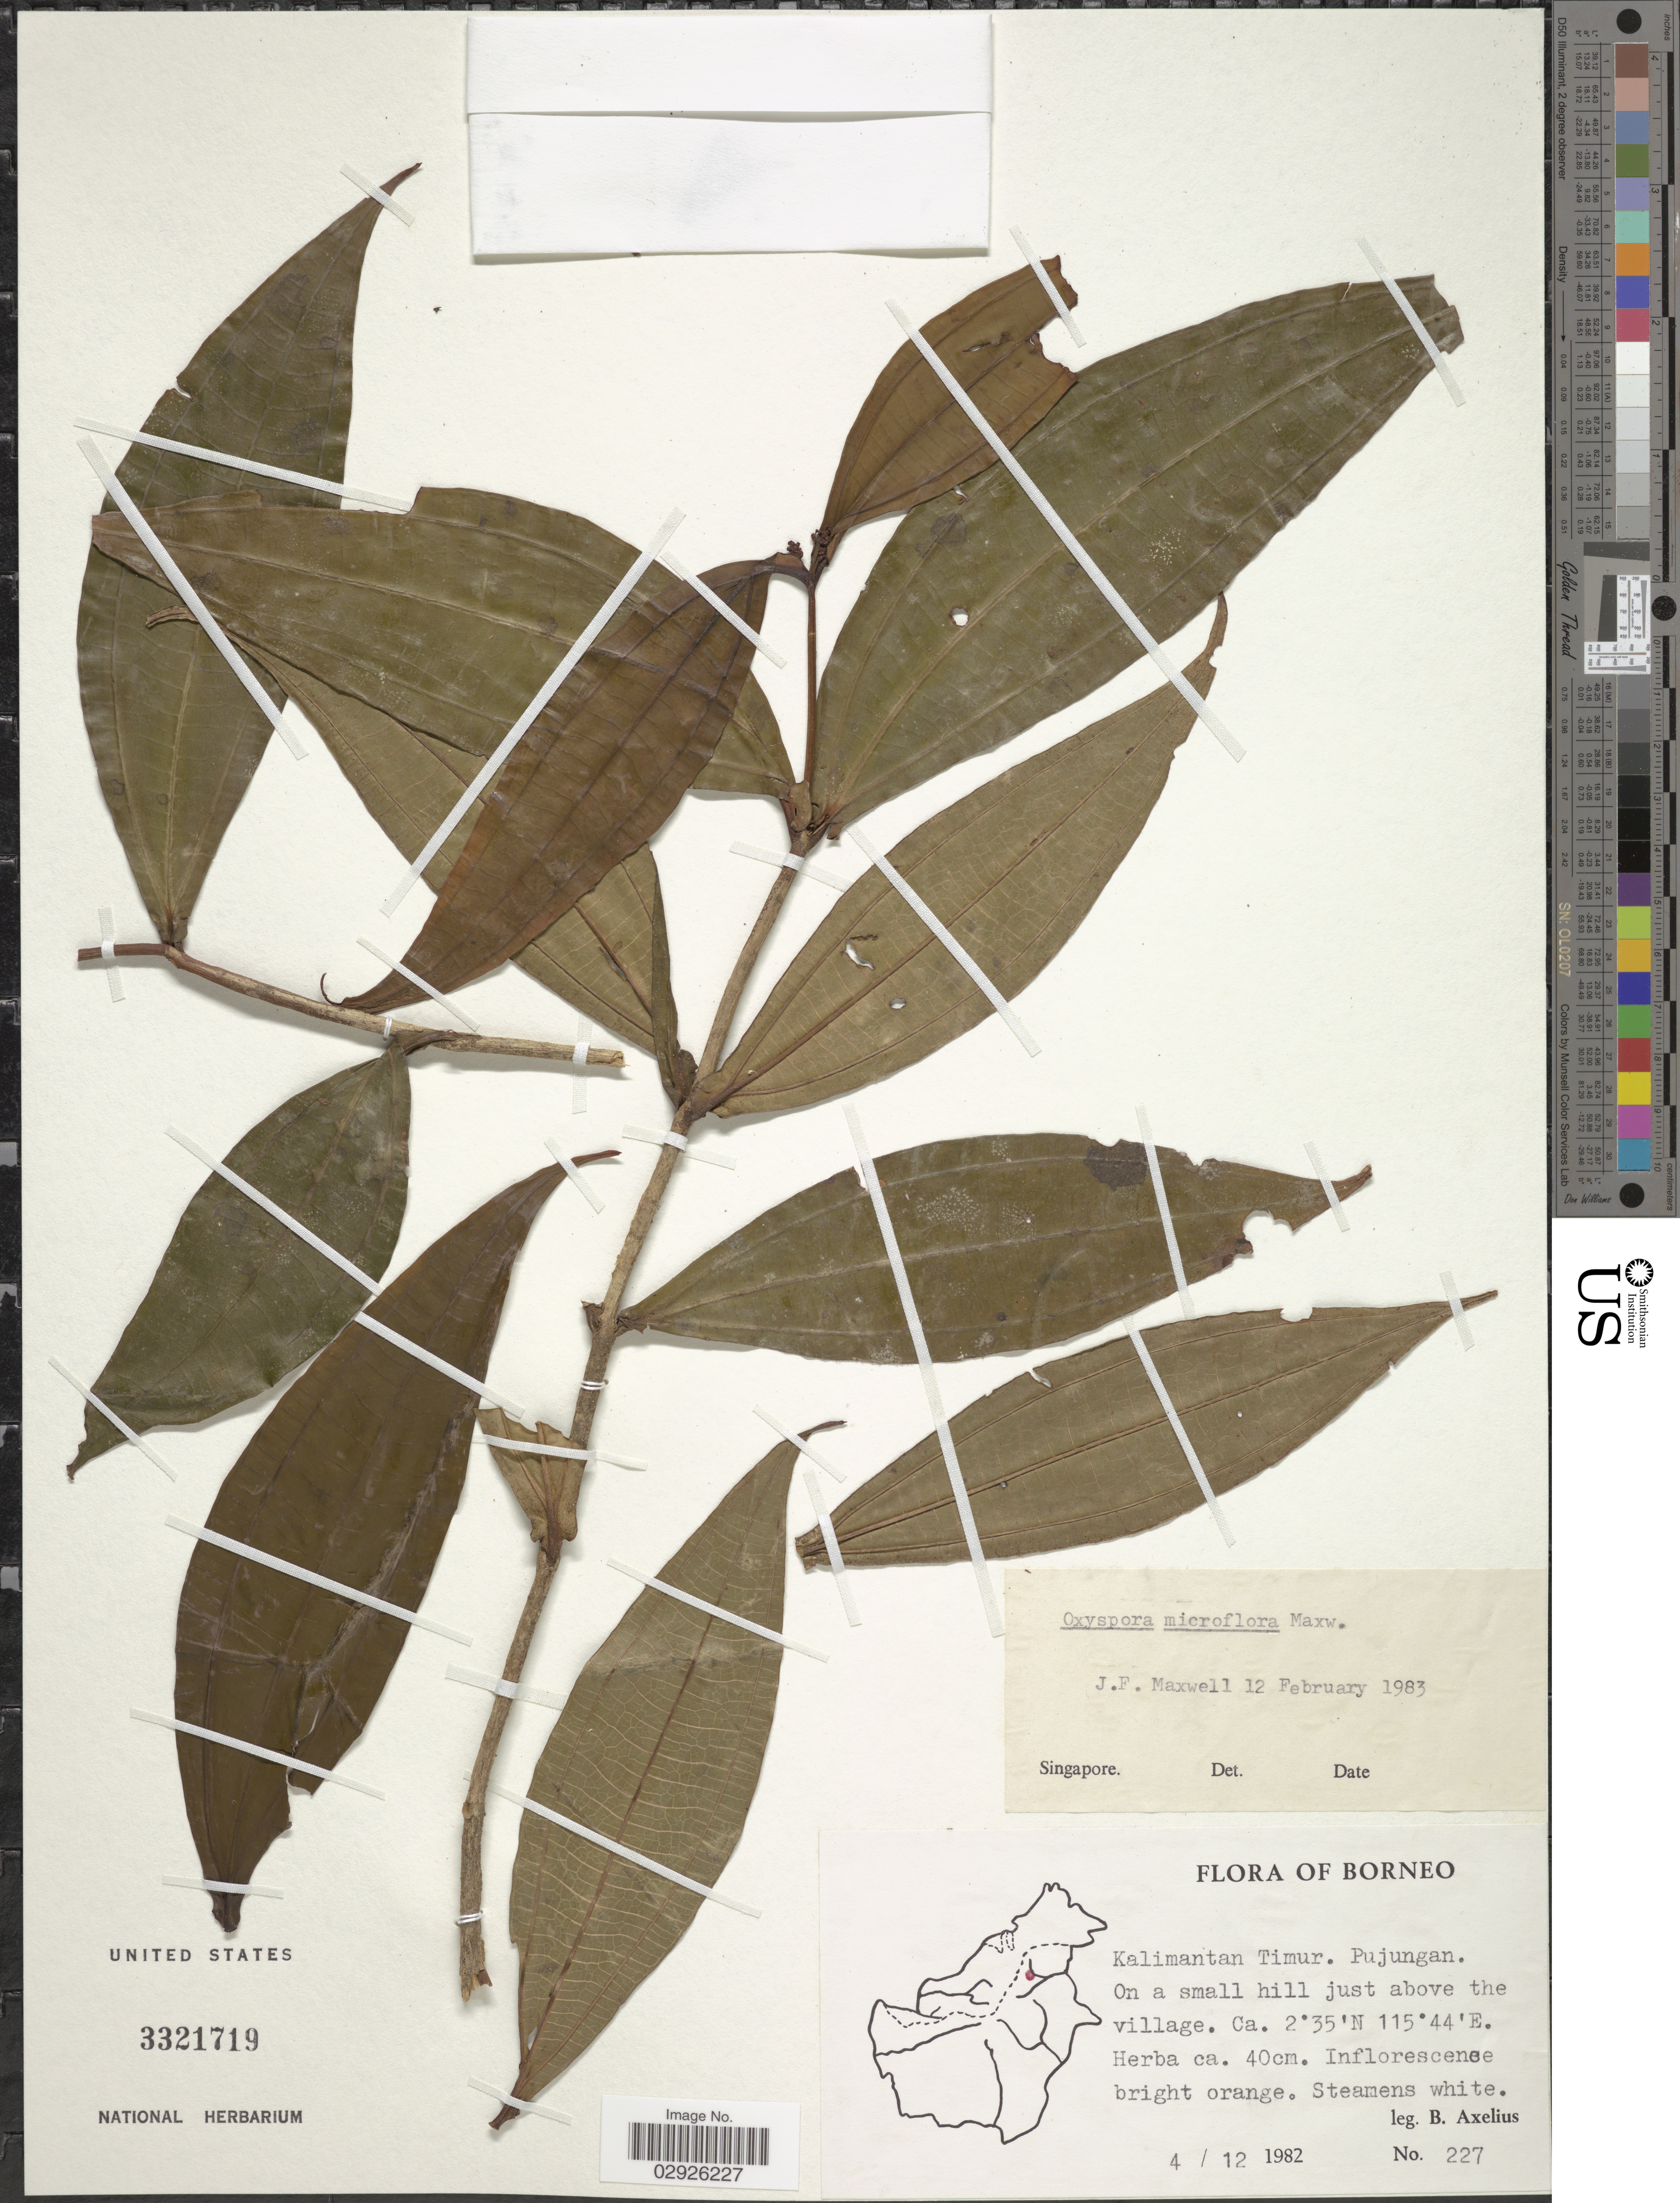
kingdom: Plantae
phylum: Tracheophyta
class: Magnoliopsida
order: Myrtales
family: Melastomataceae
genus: Oxyspora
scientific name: Oxyspora microflora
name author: J.F. Maxwell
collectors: B. Axelius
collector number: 227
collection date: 1982-12-04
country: Indonesia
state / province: Kalimantan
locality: Borneo. Kalimantan Timur. Pujungan. On a small hill just above the village.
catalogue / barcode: US 3321719